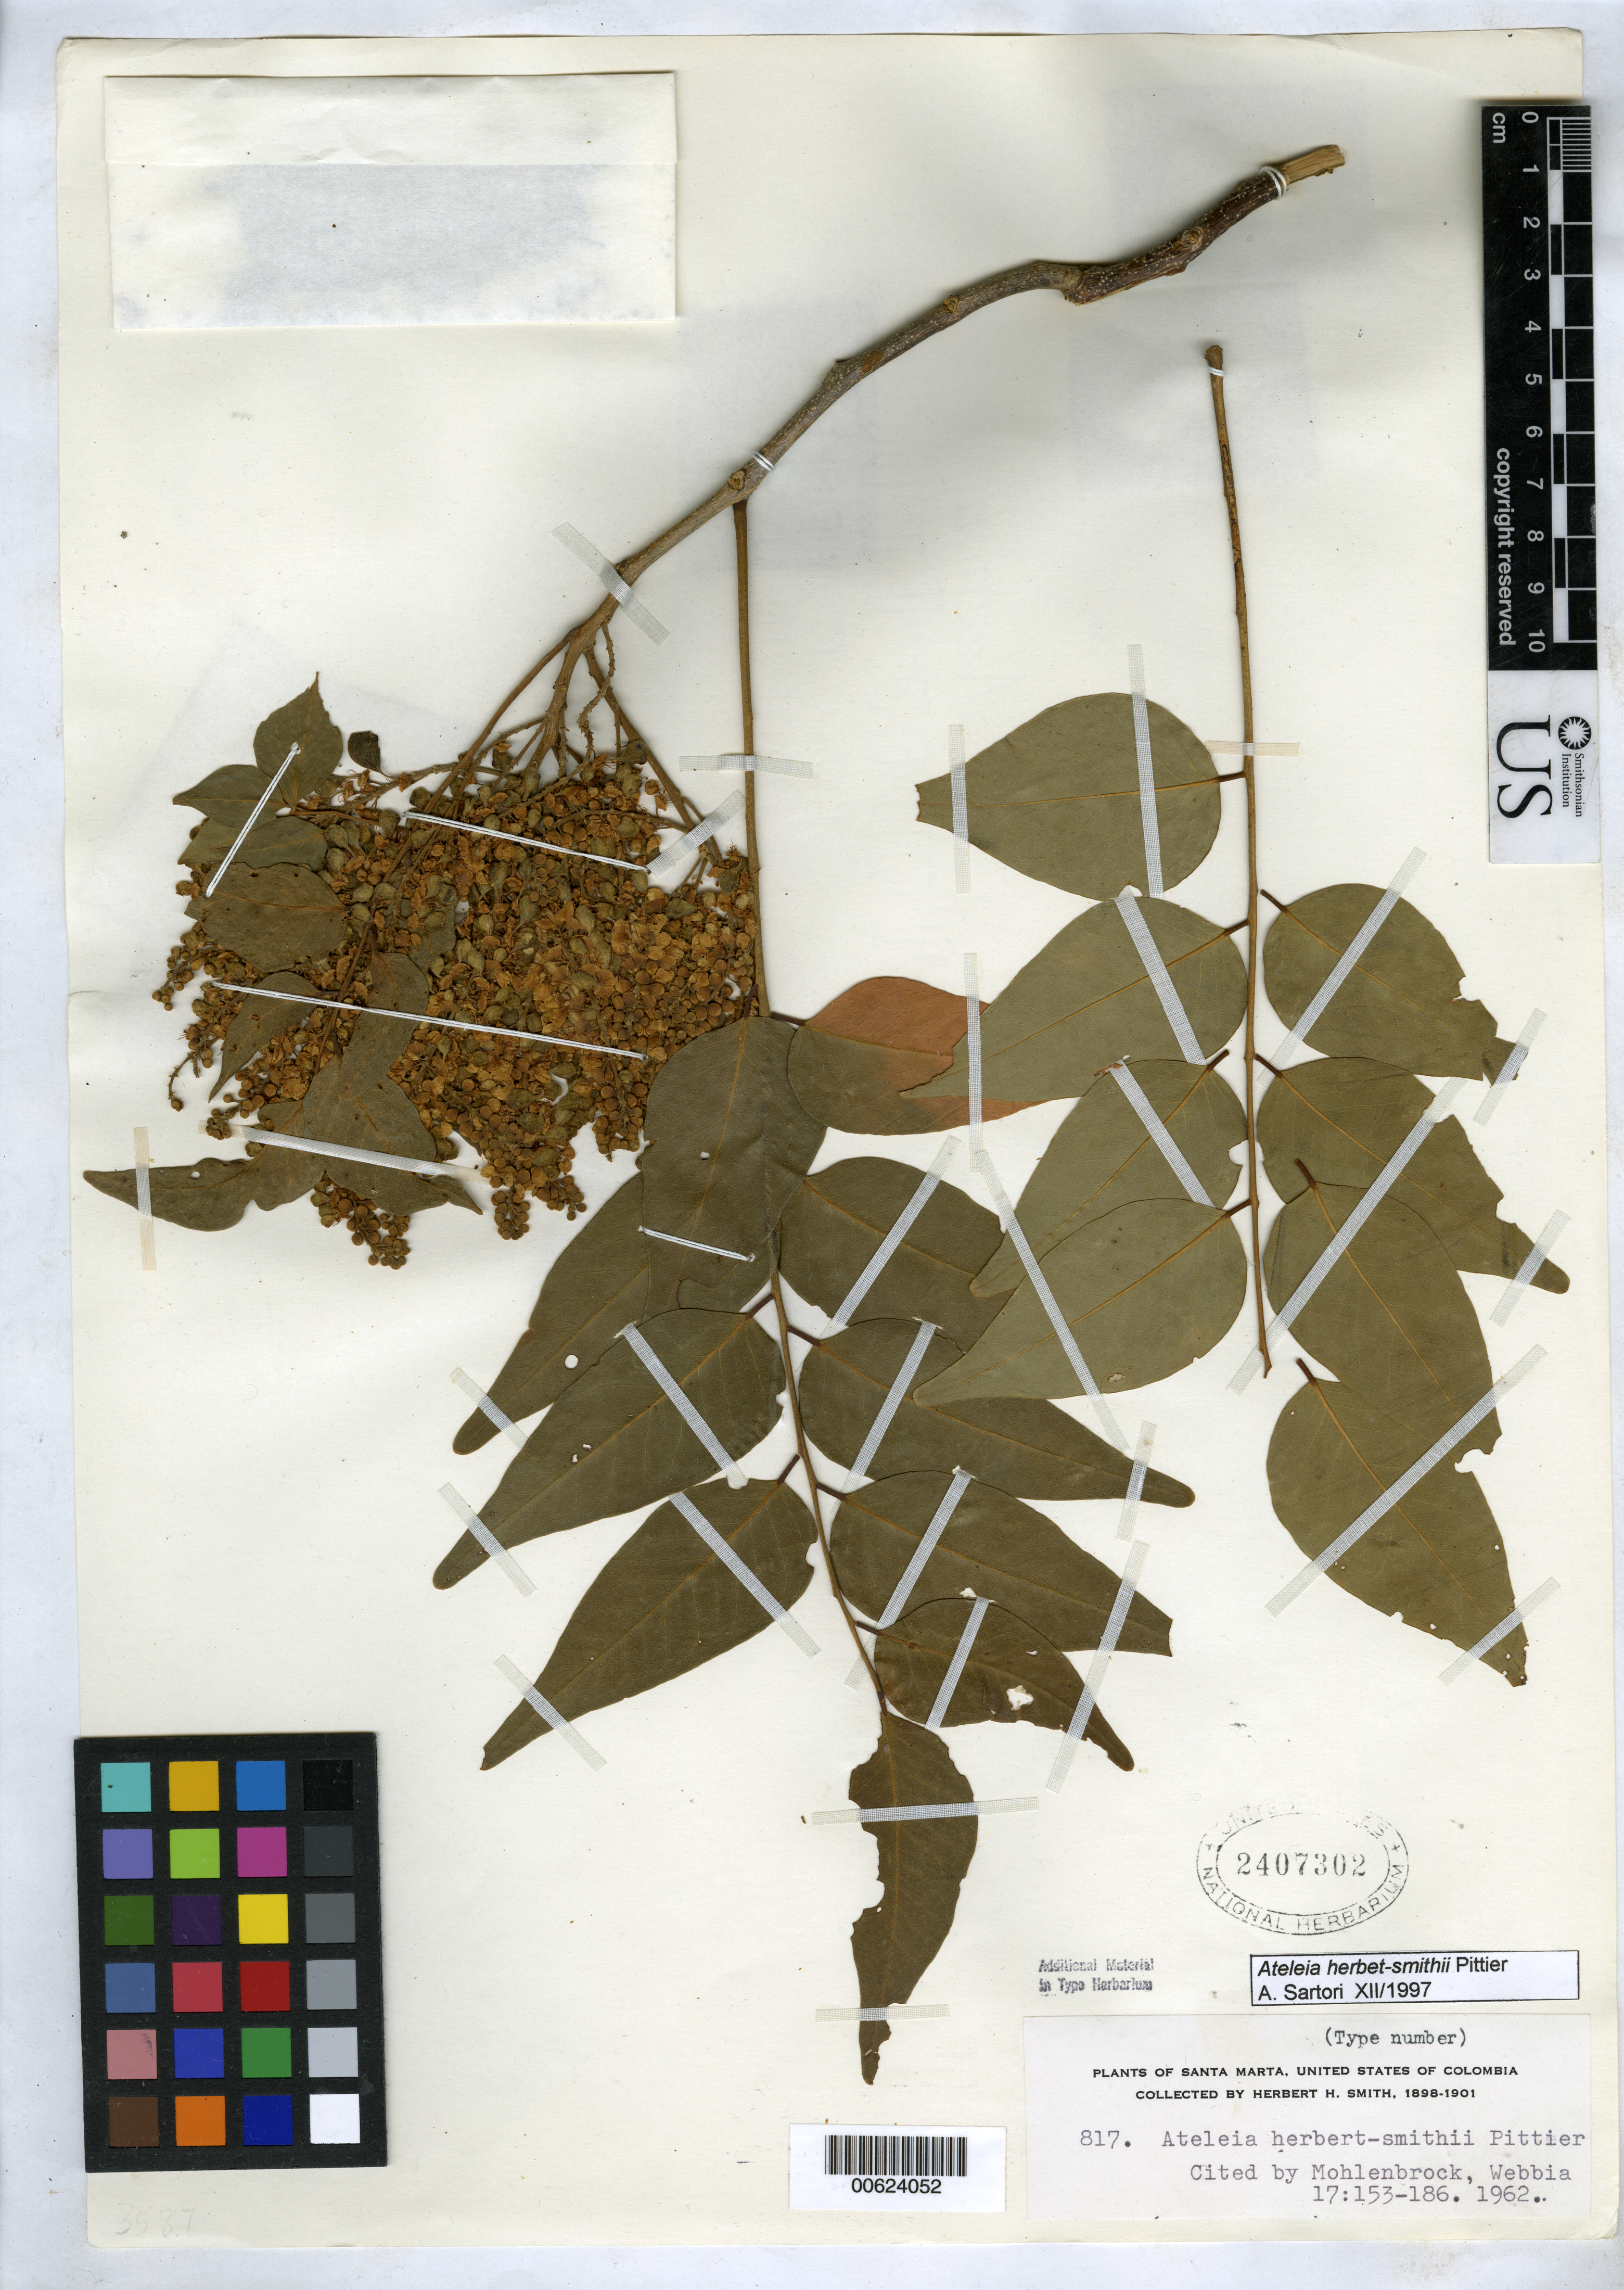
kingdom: Plantae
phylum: Tracheophyta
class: Magnoliopsida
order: Fabales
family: Fabaceae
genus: Ateleia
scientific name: Ateleia herbert-smithii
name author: Pittier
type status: Isotype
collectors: Herbert H. Smith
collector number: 817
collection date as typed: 1898-1901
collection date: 1898/1901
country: Colombia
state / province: Magdalena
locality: Santa Marta.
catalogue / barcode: US 2407302